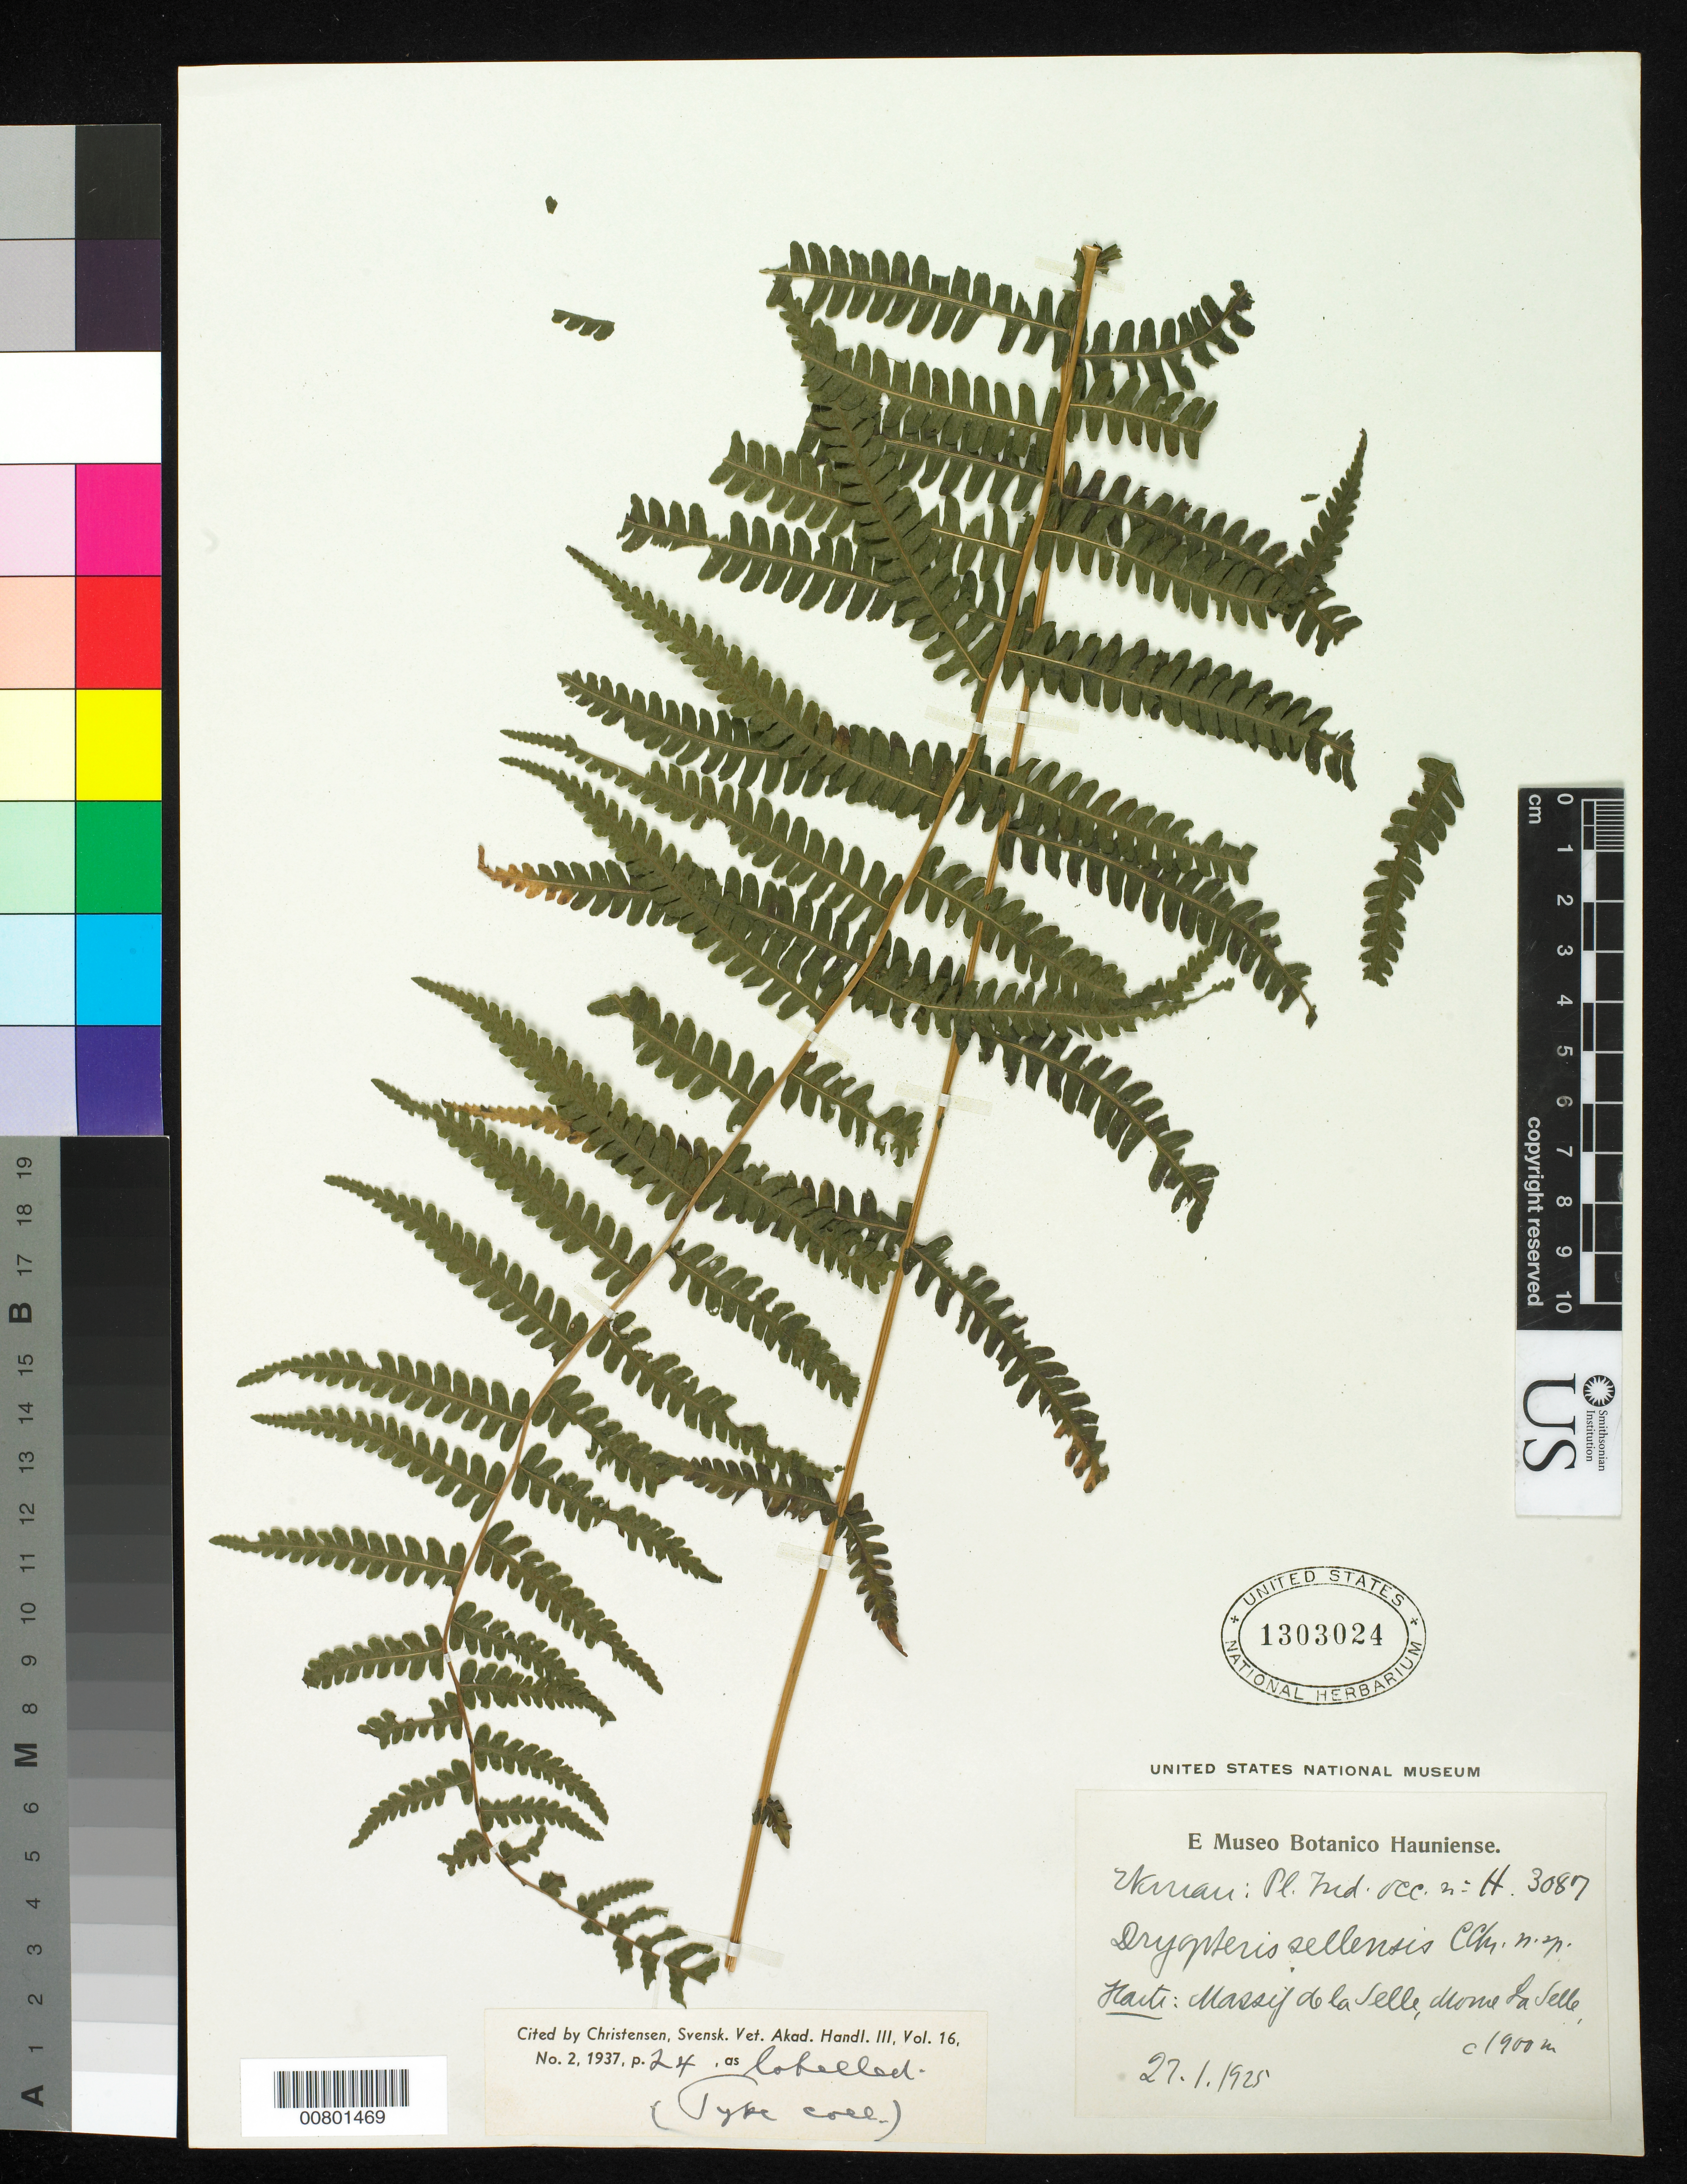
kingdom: Plantae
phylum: Tracheophyta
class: Polypodiopsida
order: Polypodiales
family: Dryopteridaceae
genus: Dryopteris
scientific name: Dryopteris sellensis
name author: C. Chr.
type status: Isotype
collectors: E. L. Ekman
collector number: H3087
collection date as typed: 27 Jan 1925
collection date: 1925-01-27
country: Haiti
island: Hispaniola Island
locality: La Selle, on road to Camp Franc-Saltron.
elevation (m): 1900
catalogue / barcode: US 1303024